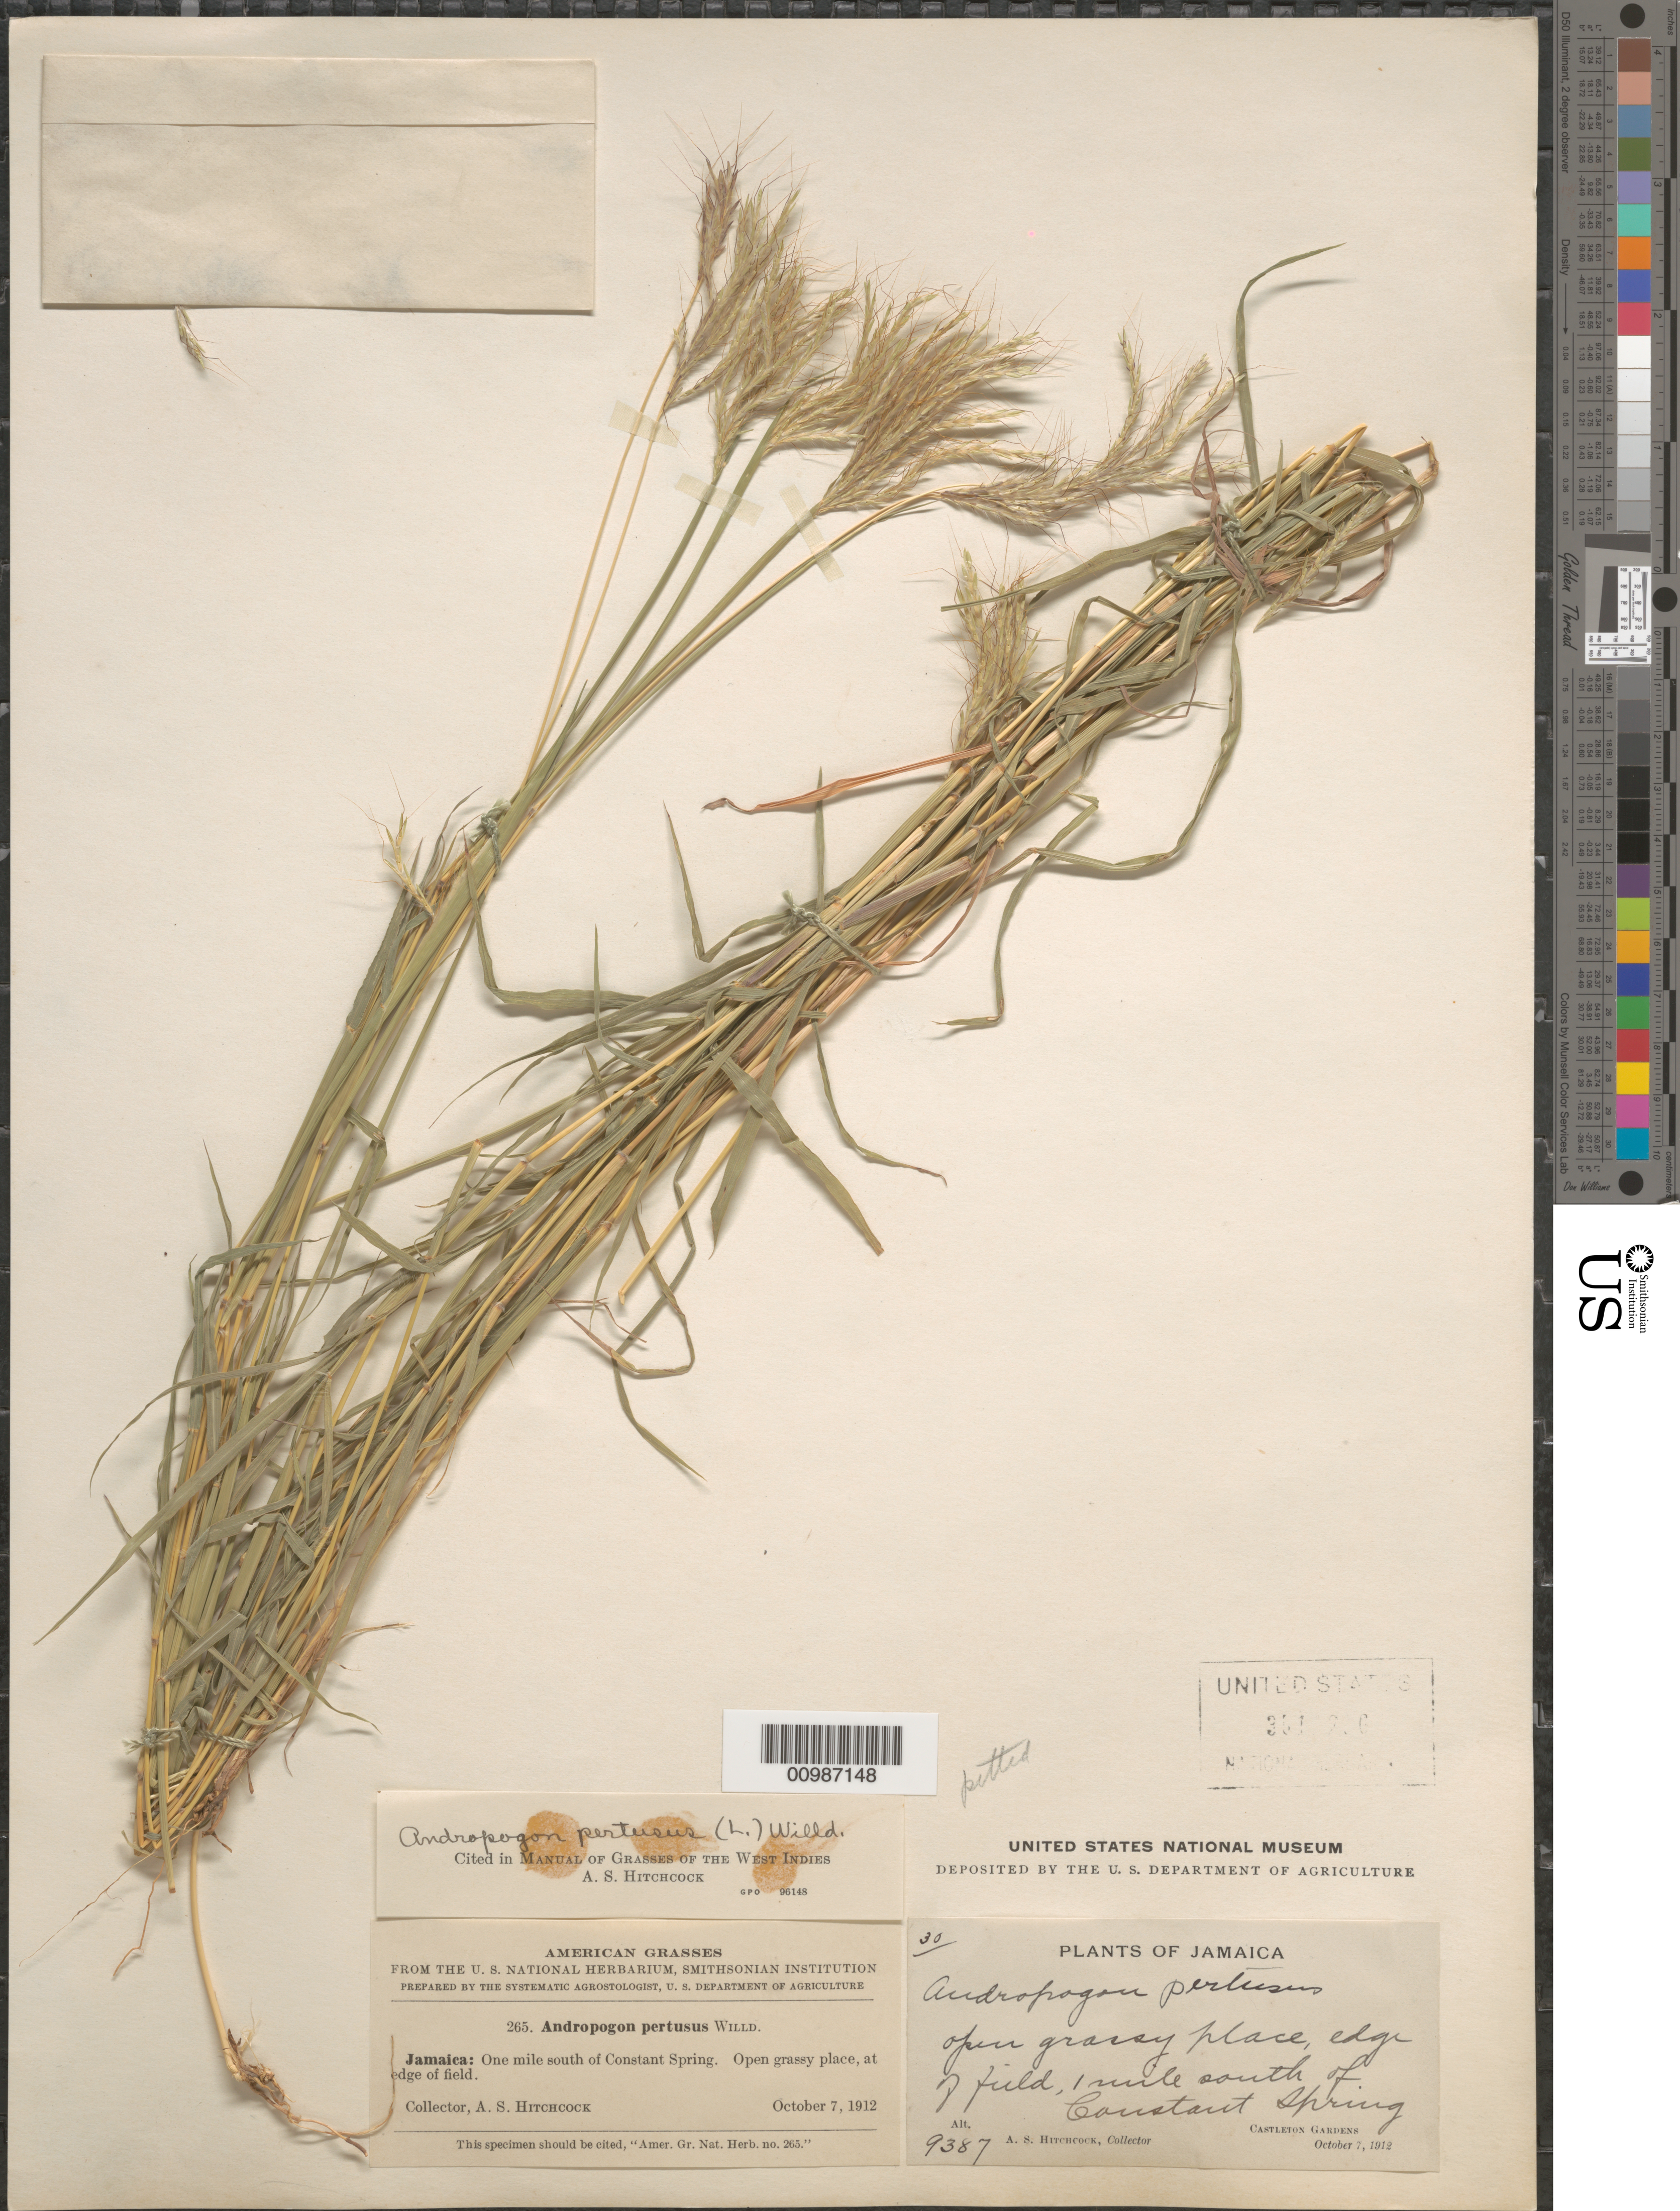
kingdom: Plantae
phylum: Tracheophyta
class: Liliopsida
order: Poales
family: Poaceae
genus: Andropogon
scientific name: Andropogon pertusus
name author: (L.) Willd.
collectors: A. S. Hitchcock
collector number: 9387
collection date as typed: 07 Oct 1912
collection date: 1912-10-07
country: Jamaica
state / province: Saint Andrew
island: Jamaica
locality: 1 mile south of Constant Spring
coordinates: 0 N, 0 E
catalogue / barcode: US 3511296